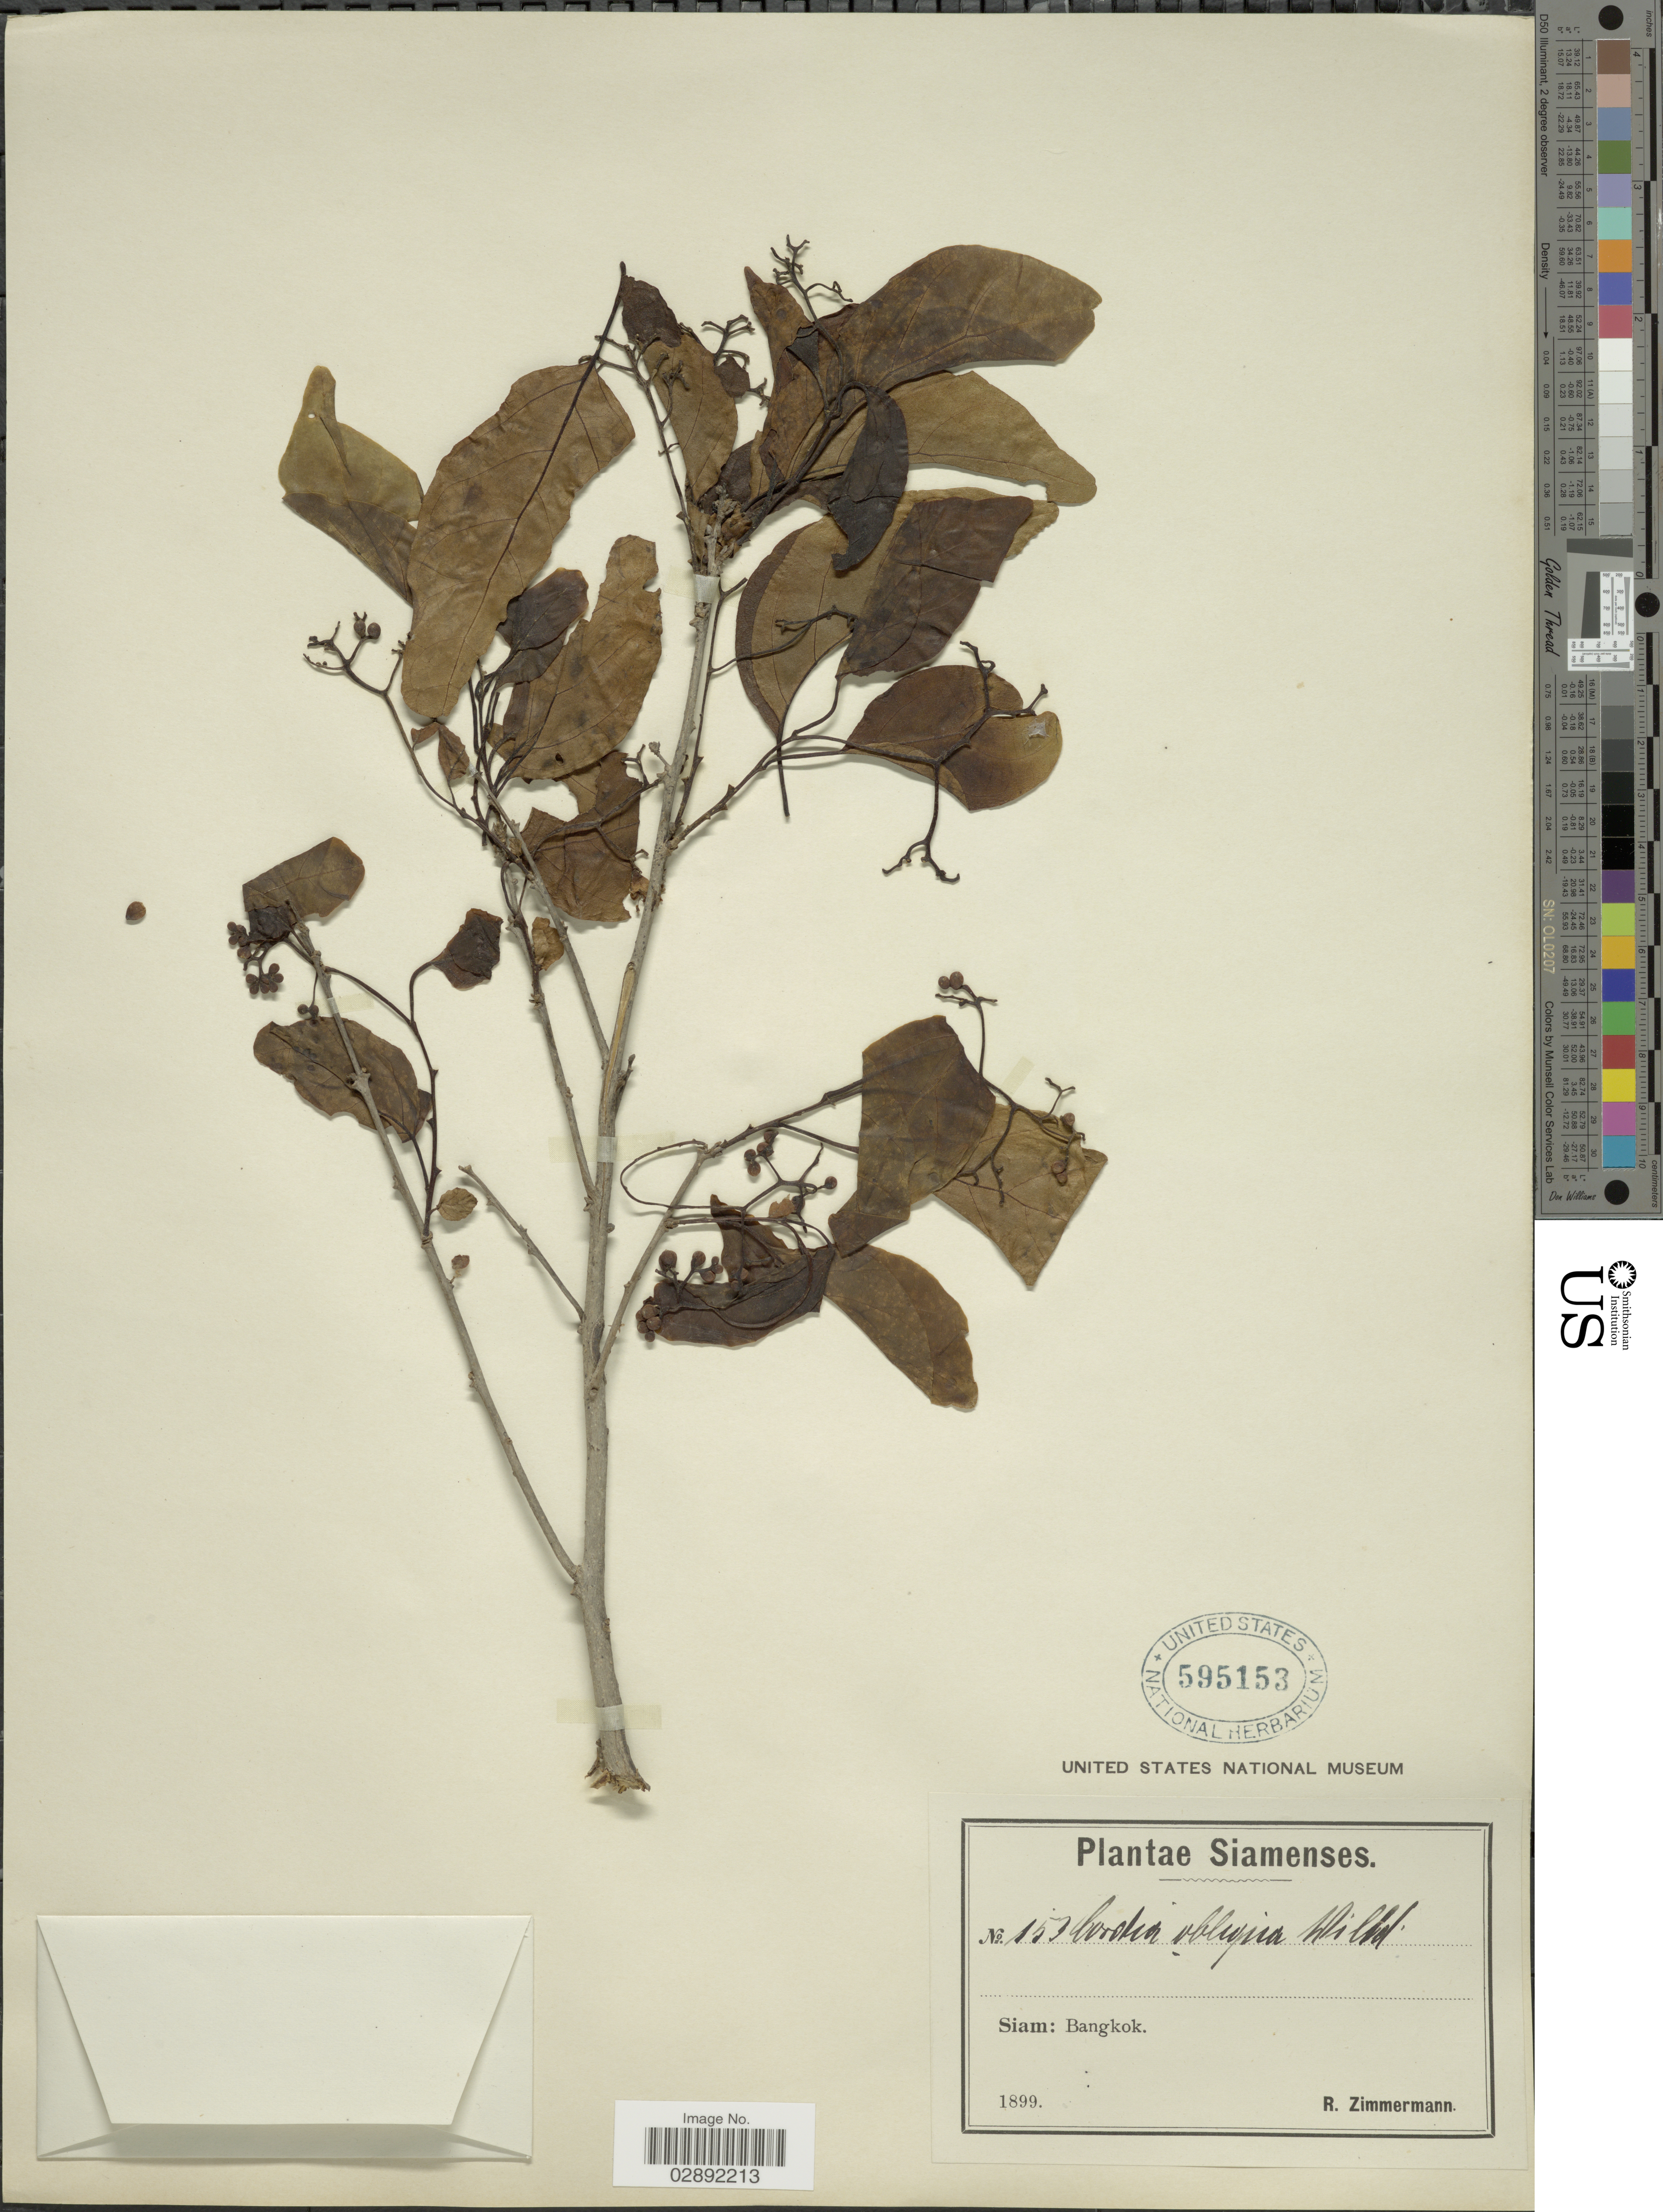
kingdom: Plantae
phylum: Tracheophyta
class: Magnoliopsida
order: Boraginales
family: Cordiaceae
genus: Cordia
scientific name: Cordia obliqua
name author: Willd.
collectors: R. Zimmermann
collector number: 153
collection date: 1899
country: Thailand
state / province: Bangkok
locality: Siam.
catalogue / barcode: US 595153